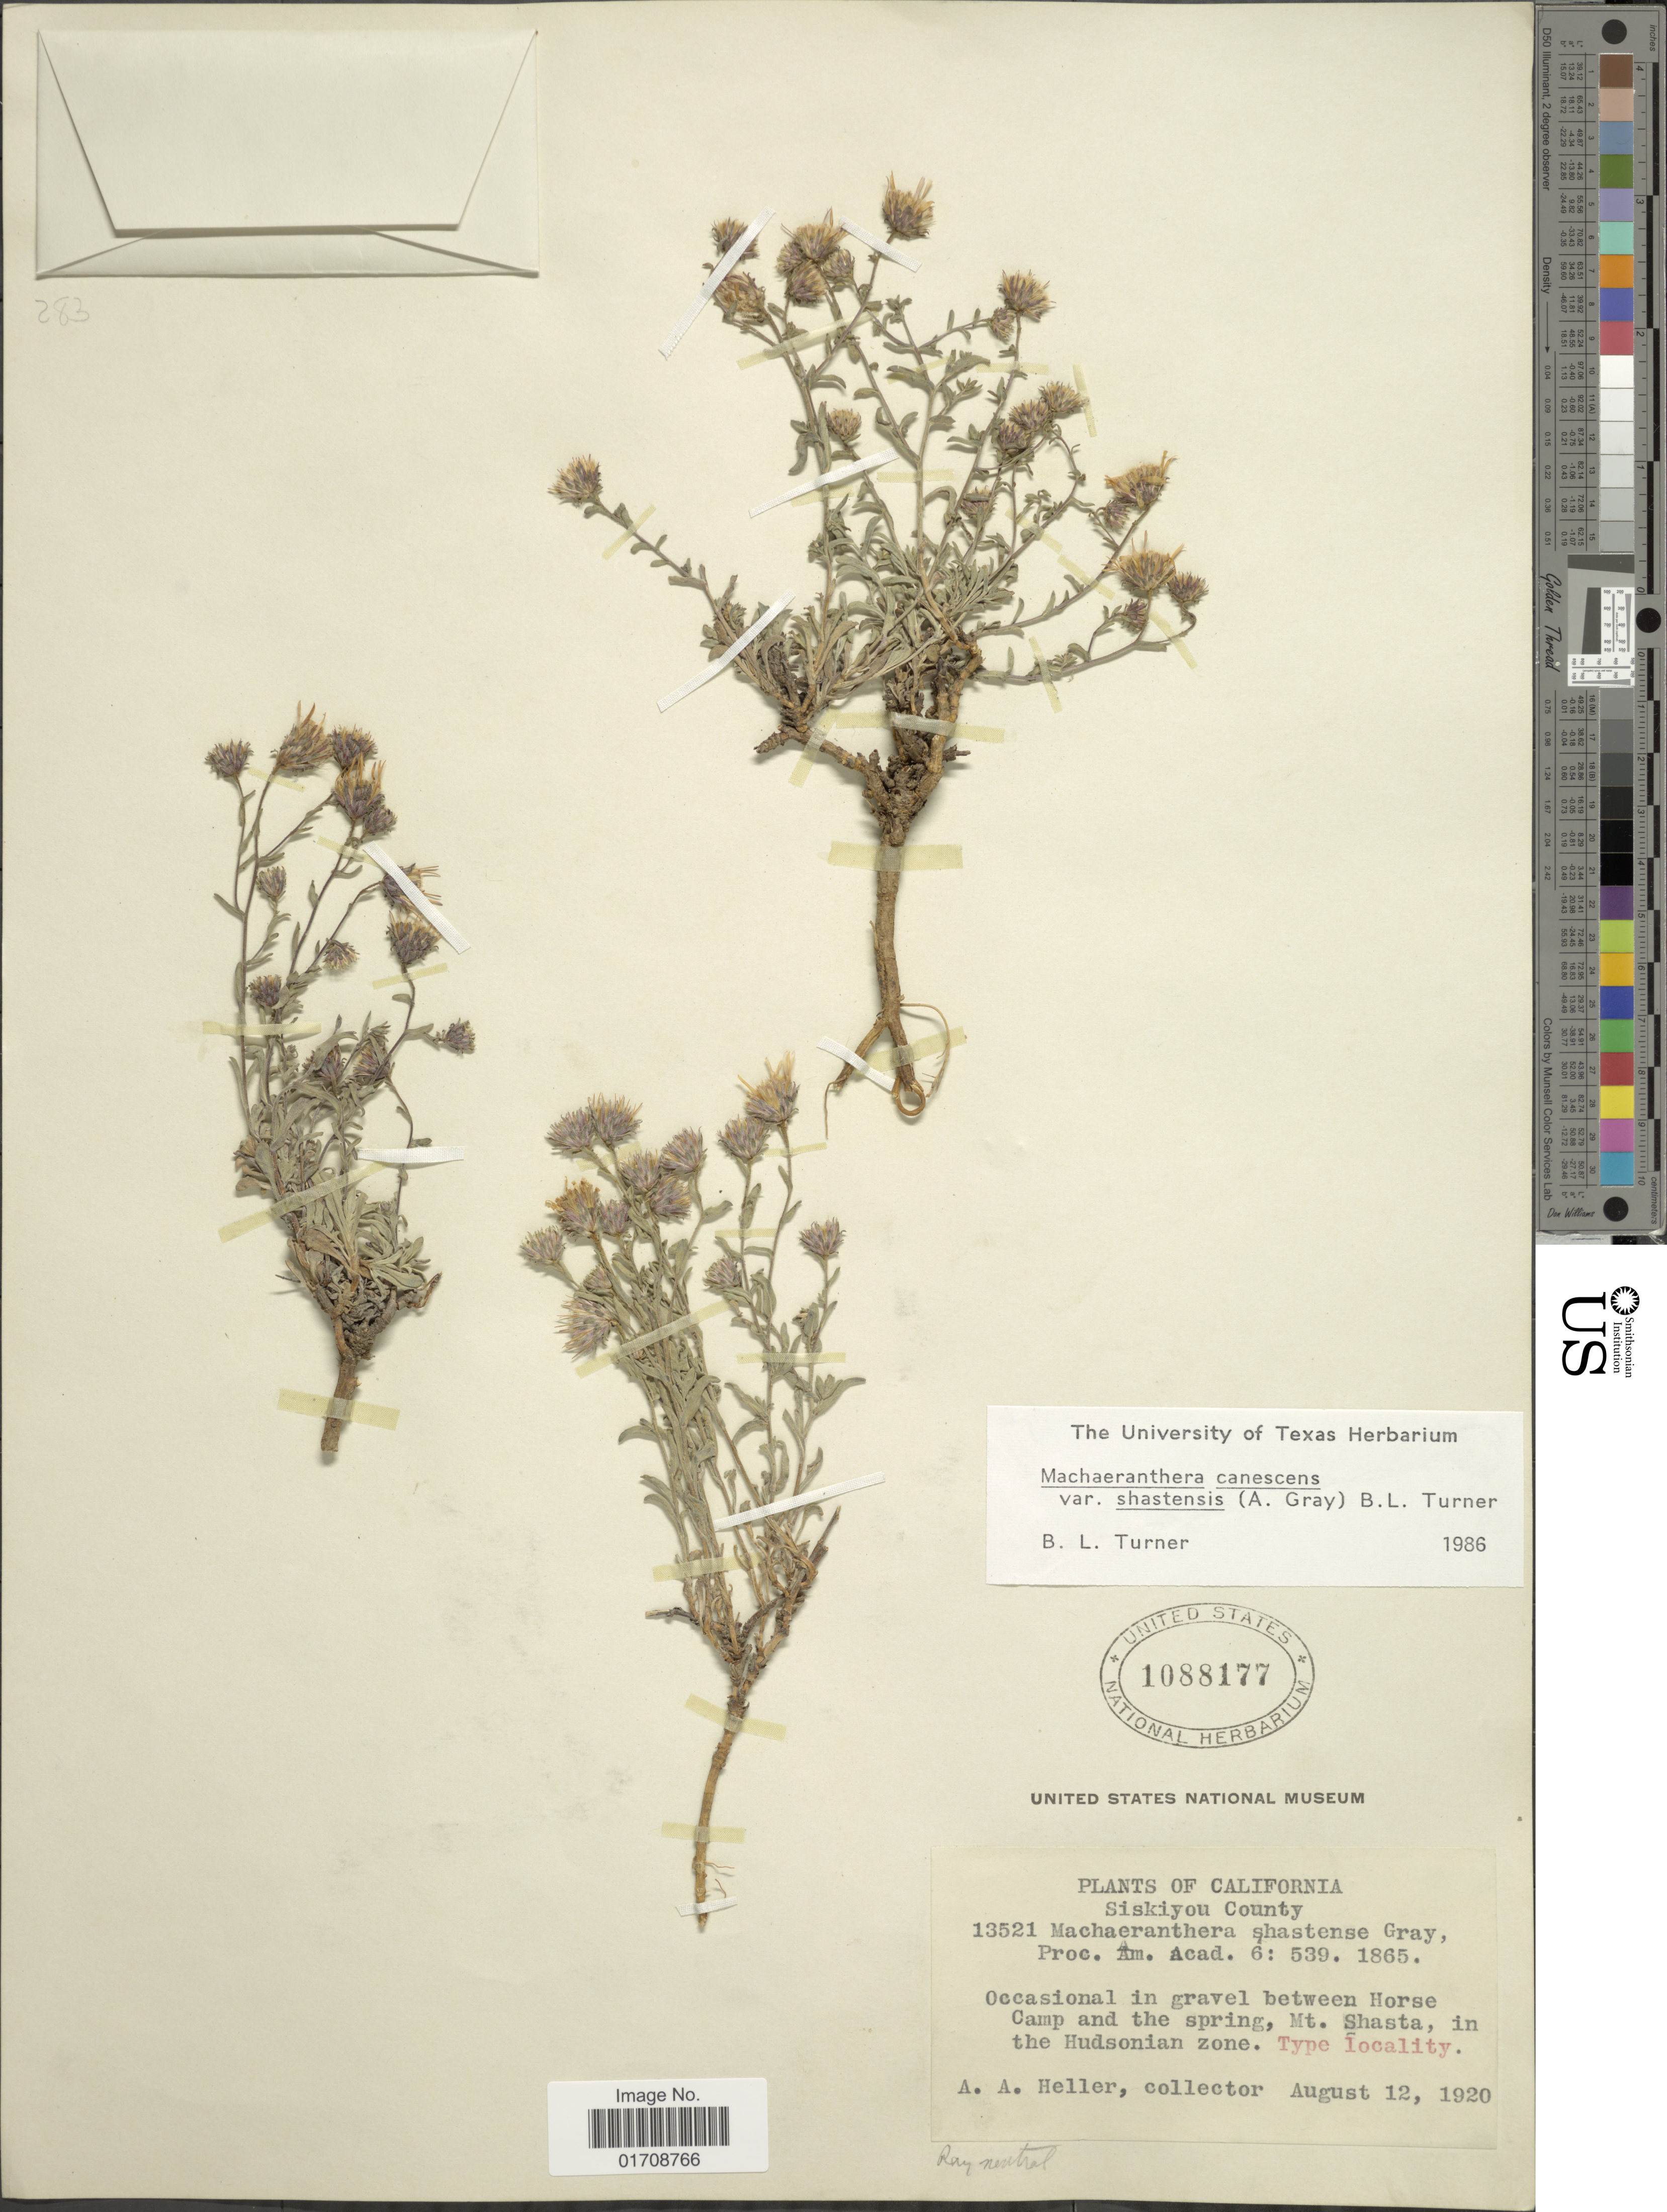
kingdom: Plantae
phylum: Tracheophyta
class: Magnoliopsida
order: Asterales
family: Asteraceae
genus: Machaeranthera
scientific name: Machaeranthera canescens var. shastensis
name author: (A. Gray) B.L. Turner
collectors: A. A. Heller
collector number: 13521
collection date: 1920-08-12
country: United States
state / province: California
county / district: Siskiyou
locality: Siskiyou County, between Horse Camp and the spring, Mt. Shasta, in the Hudsonian zone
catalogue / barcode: US 1088177